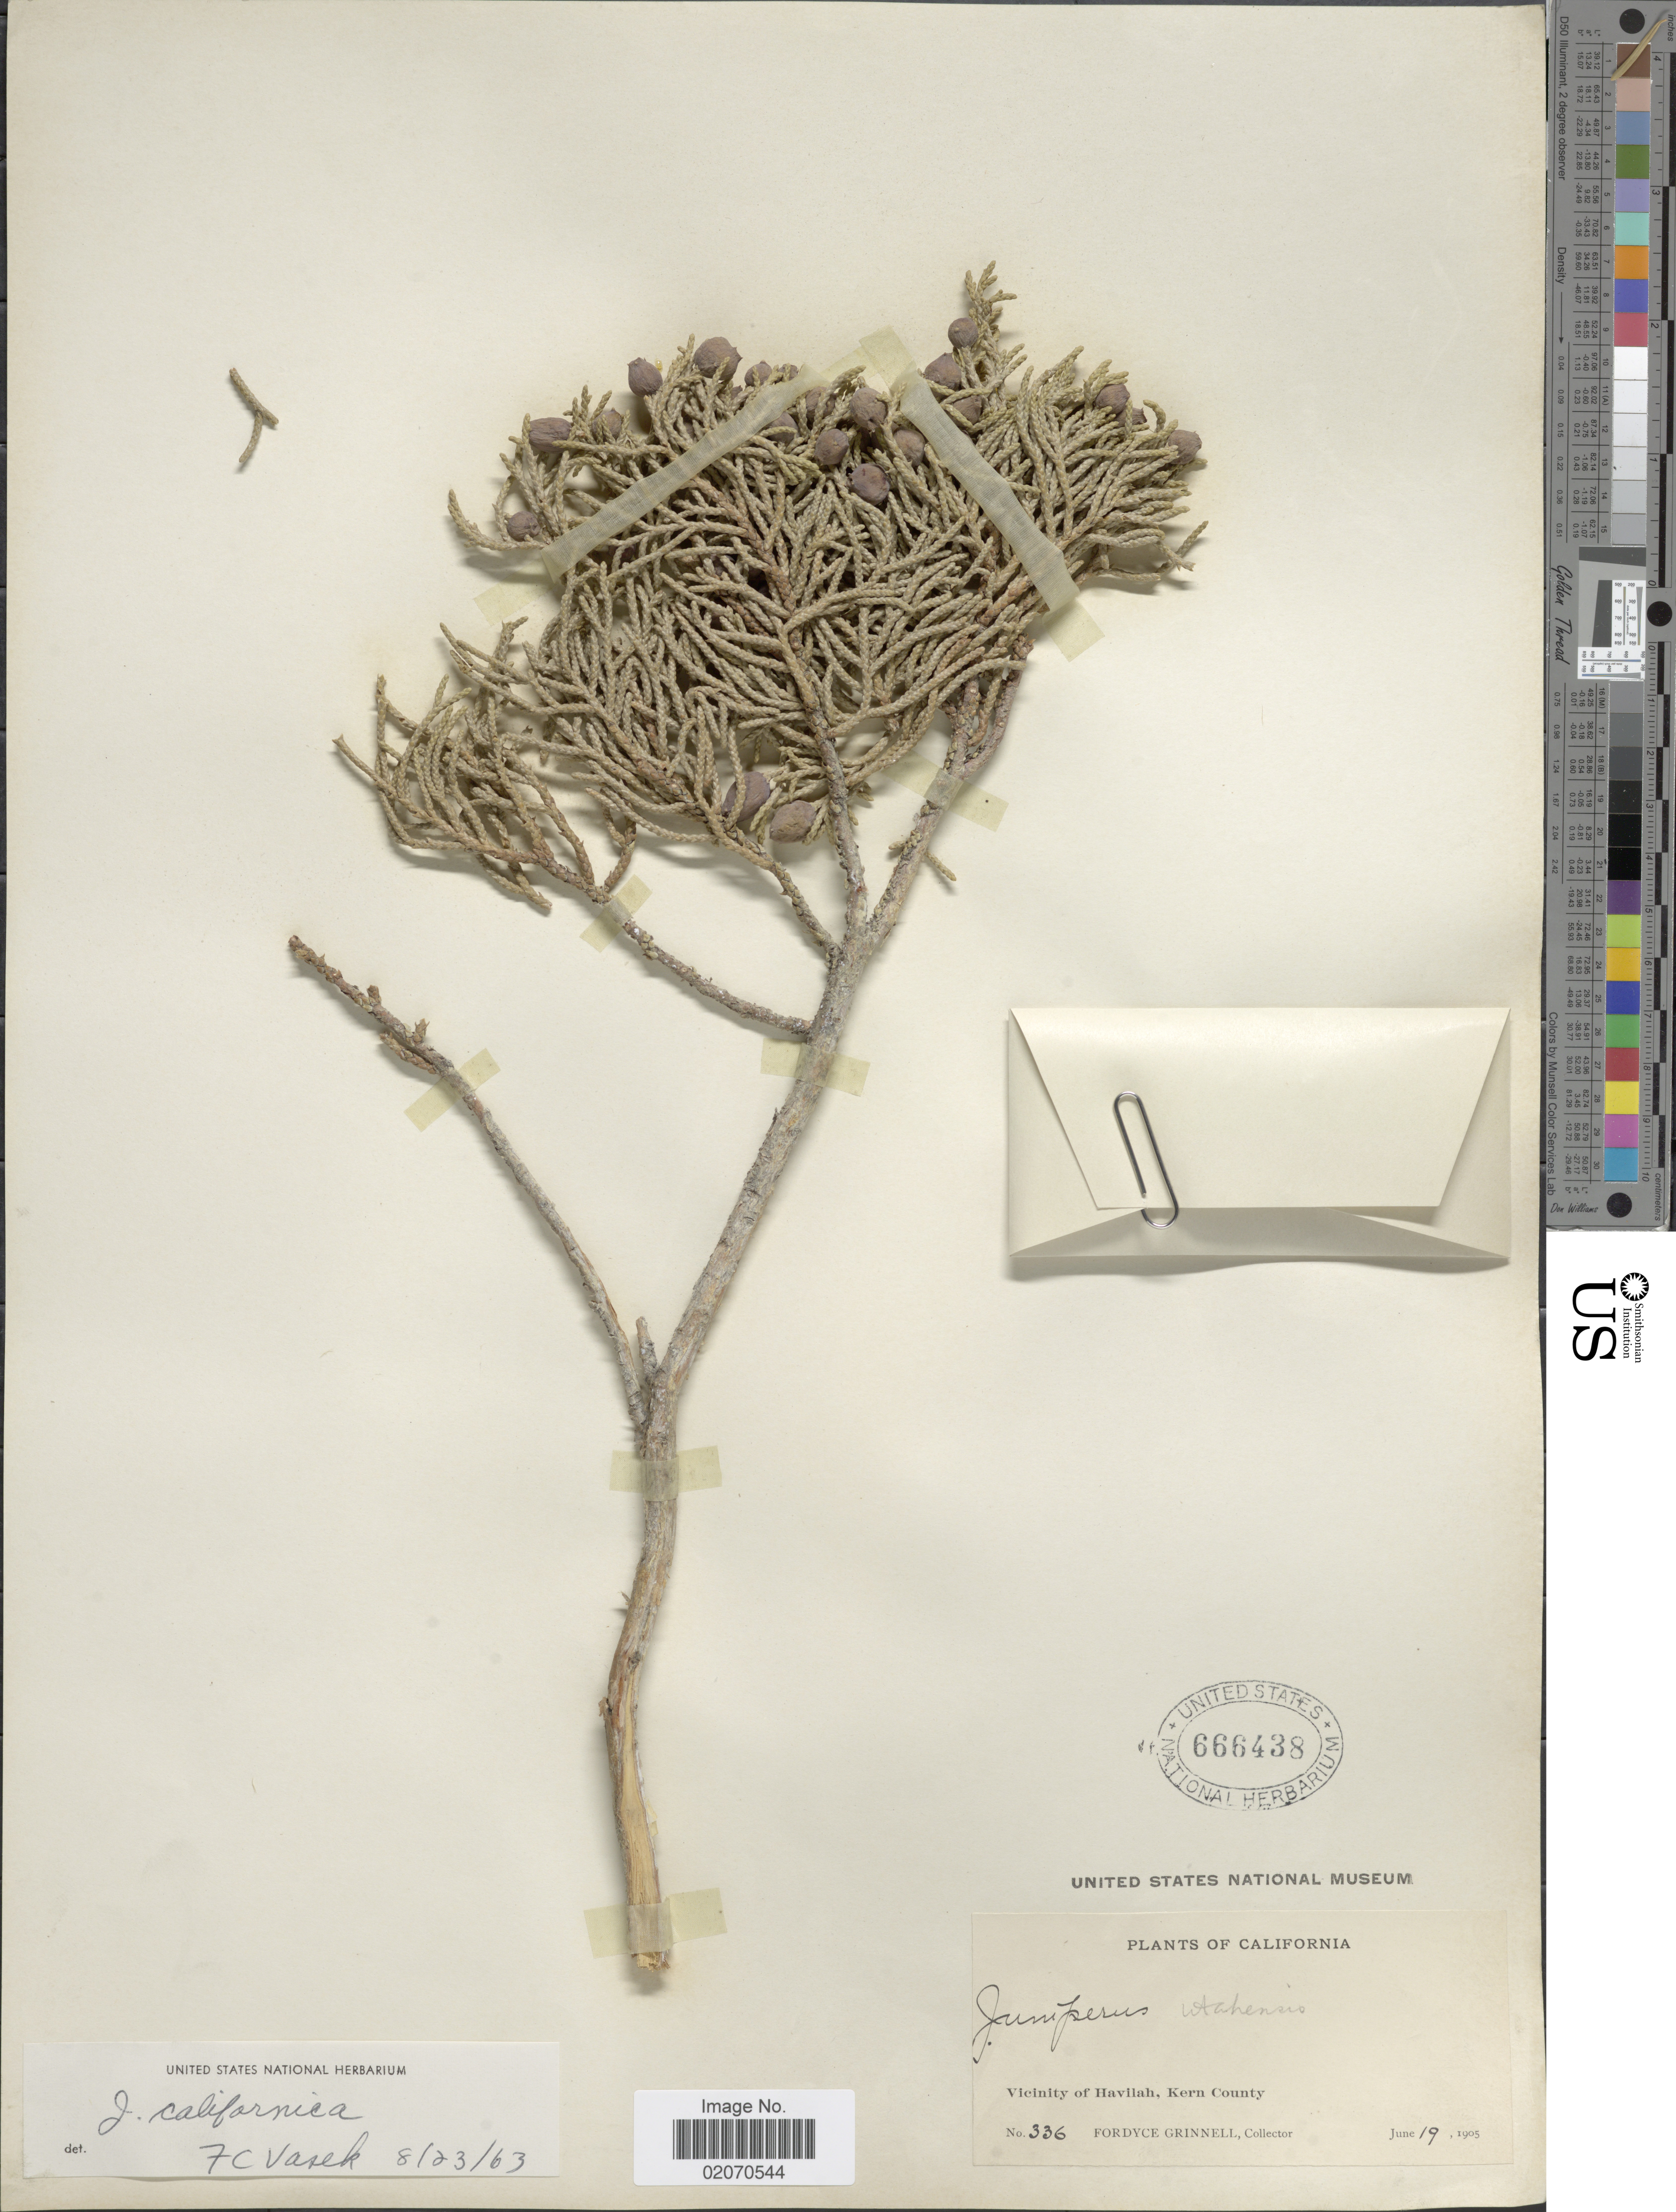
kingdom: Plantae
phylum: Tracheophyta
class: Pinopsida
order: Pinales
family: Cupressaceae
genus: Juniperus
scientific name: Juniperus californica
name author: Carrière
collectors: F. Grinnell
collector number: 336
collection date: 1905-06-19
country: United States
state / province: California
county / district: Kern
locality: Vicinity of Havilah, Kern County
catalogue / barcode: US 666438